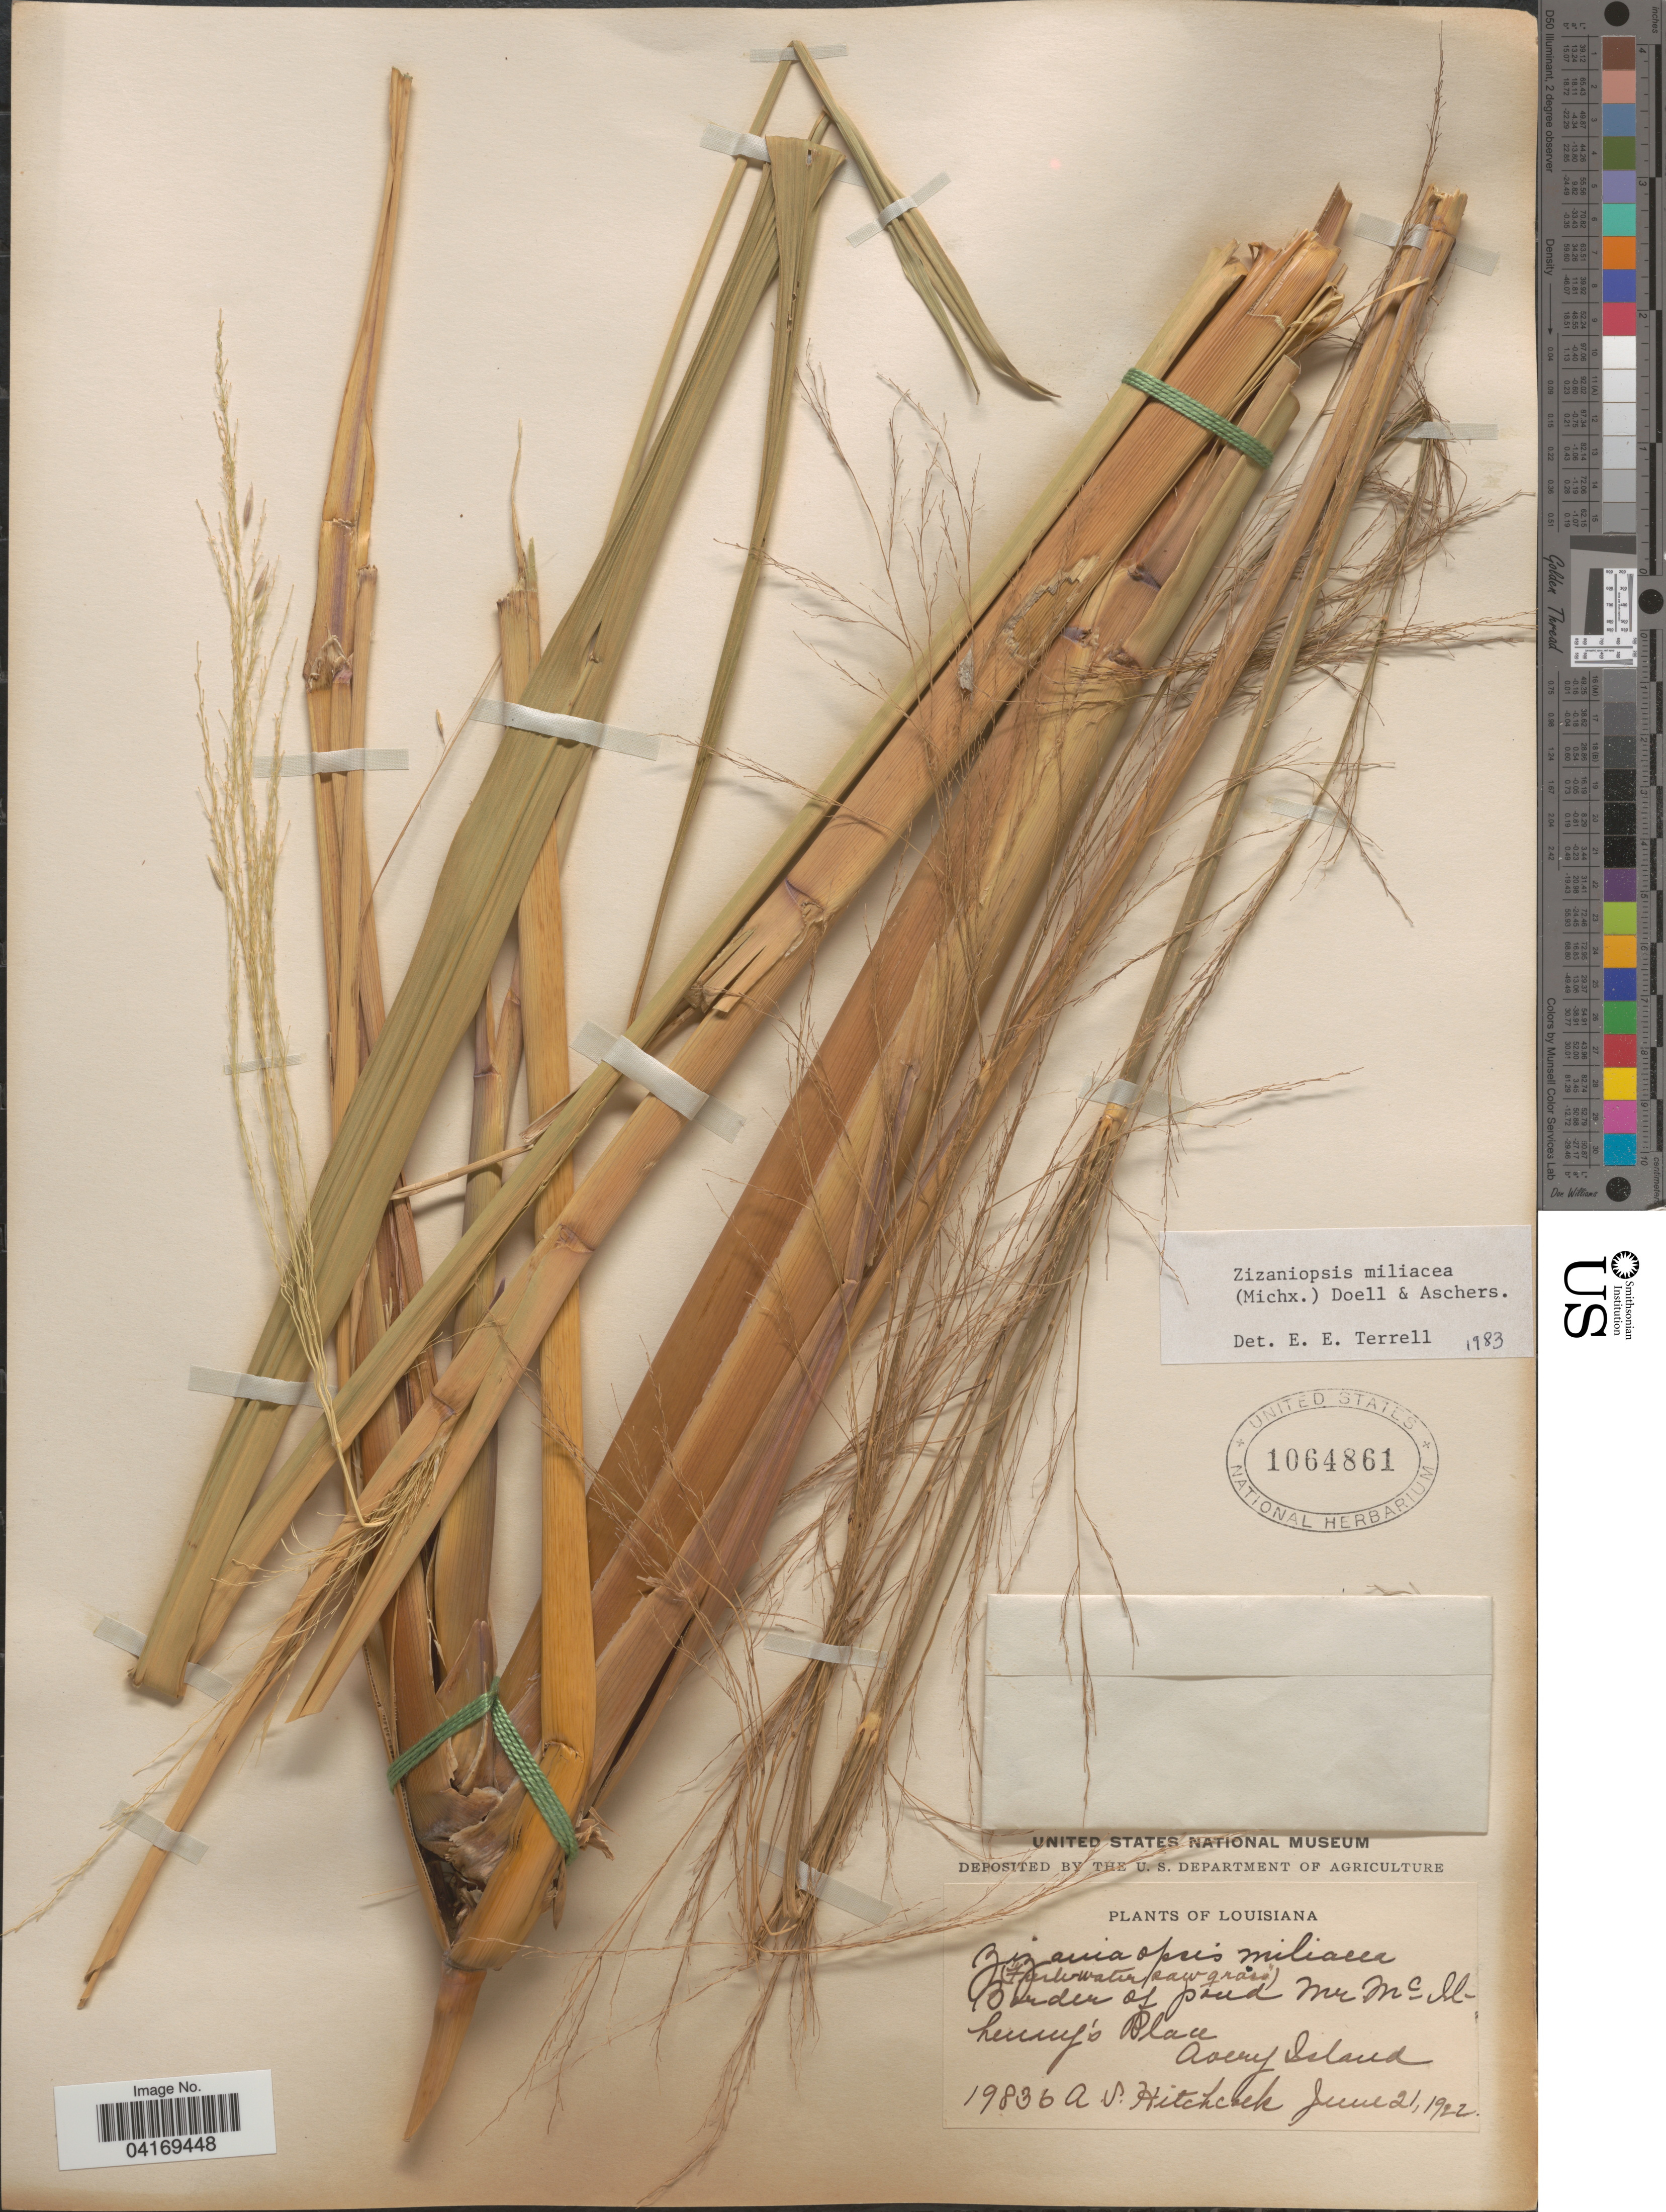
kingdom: Plantae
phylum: Tracheophyta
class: Liliopsida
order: Poales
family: Poaceae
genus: Zizaniopsis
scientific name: Zizaniopsis miliacea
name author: (Michx.) Döll & Asch.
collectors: A. S. Hitchcock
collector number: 19836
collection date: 1922-06-21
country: United States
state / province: Louisiana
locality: Border of pond Mr. McIlhenney's Place. Avery Island.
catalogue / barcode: US 1064861